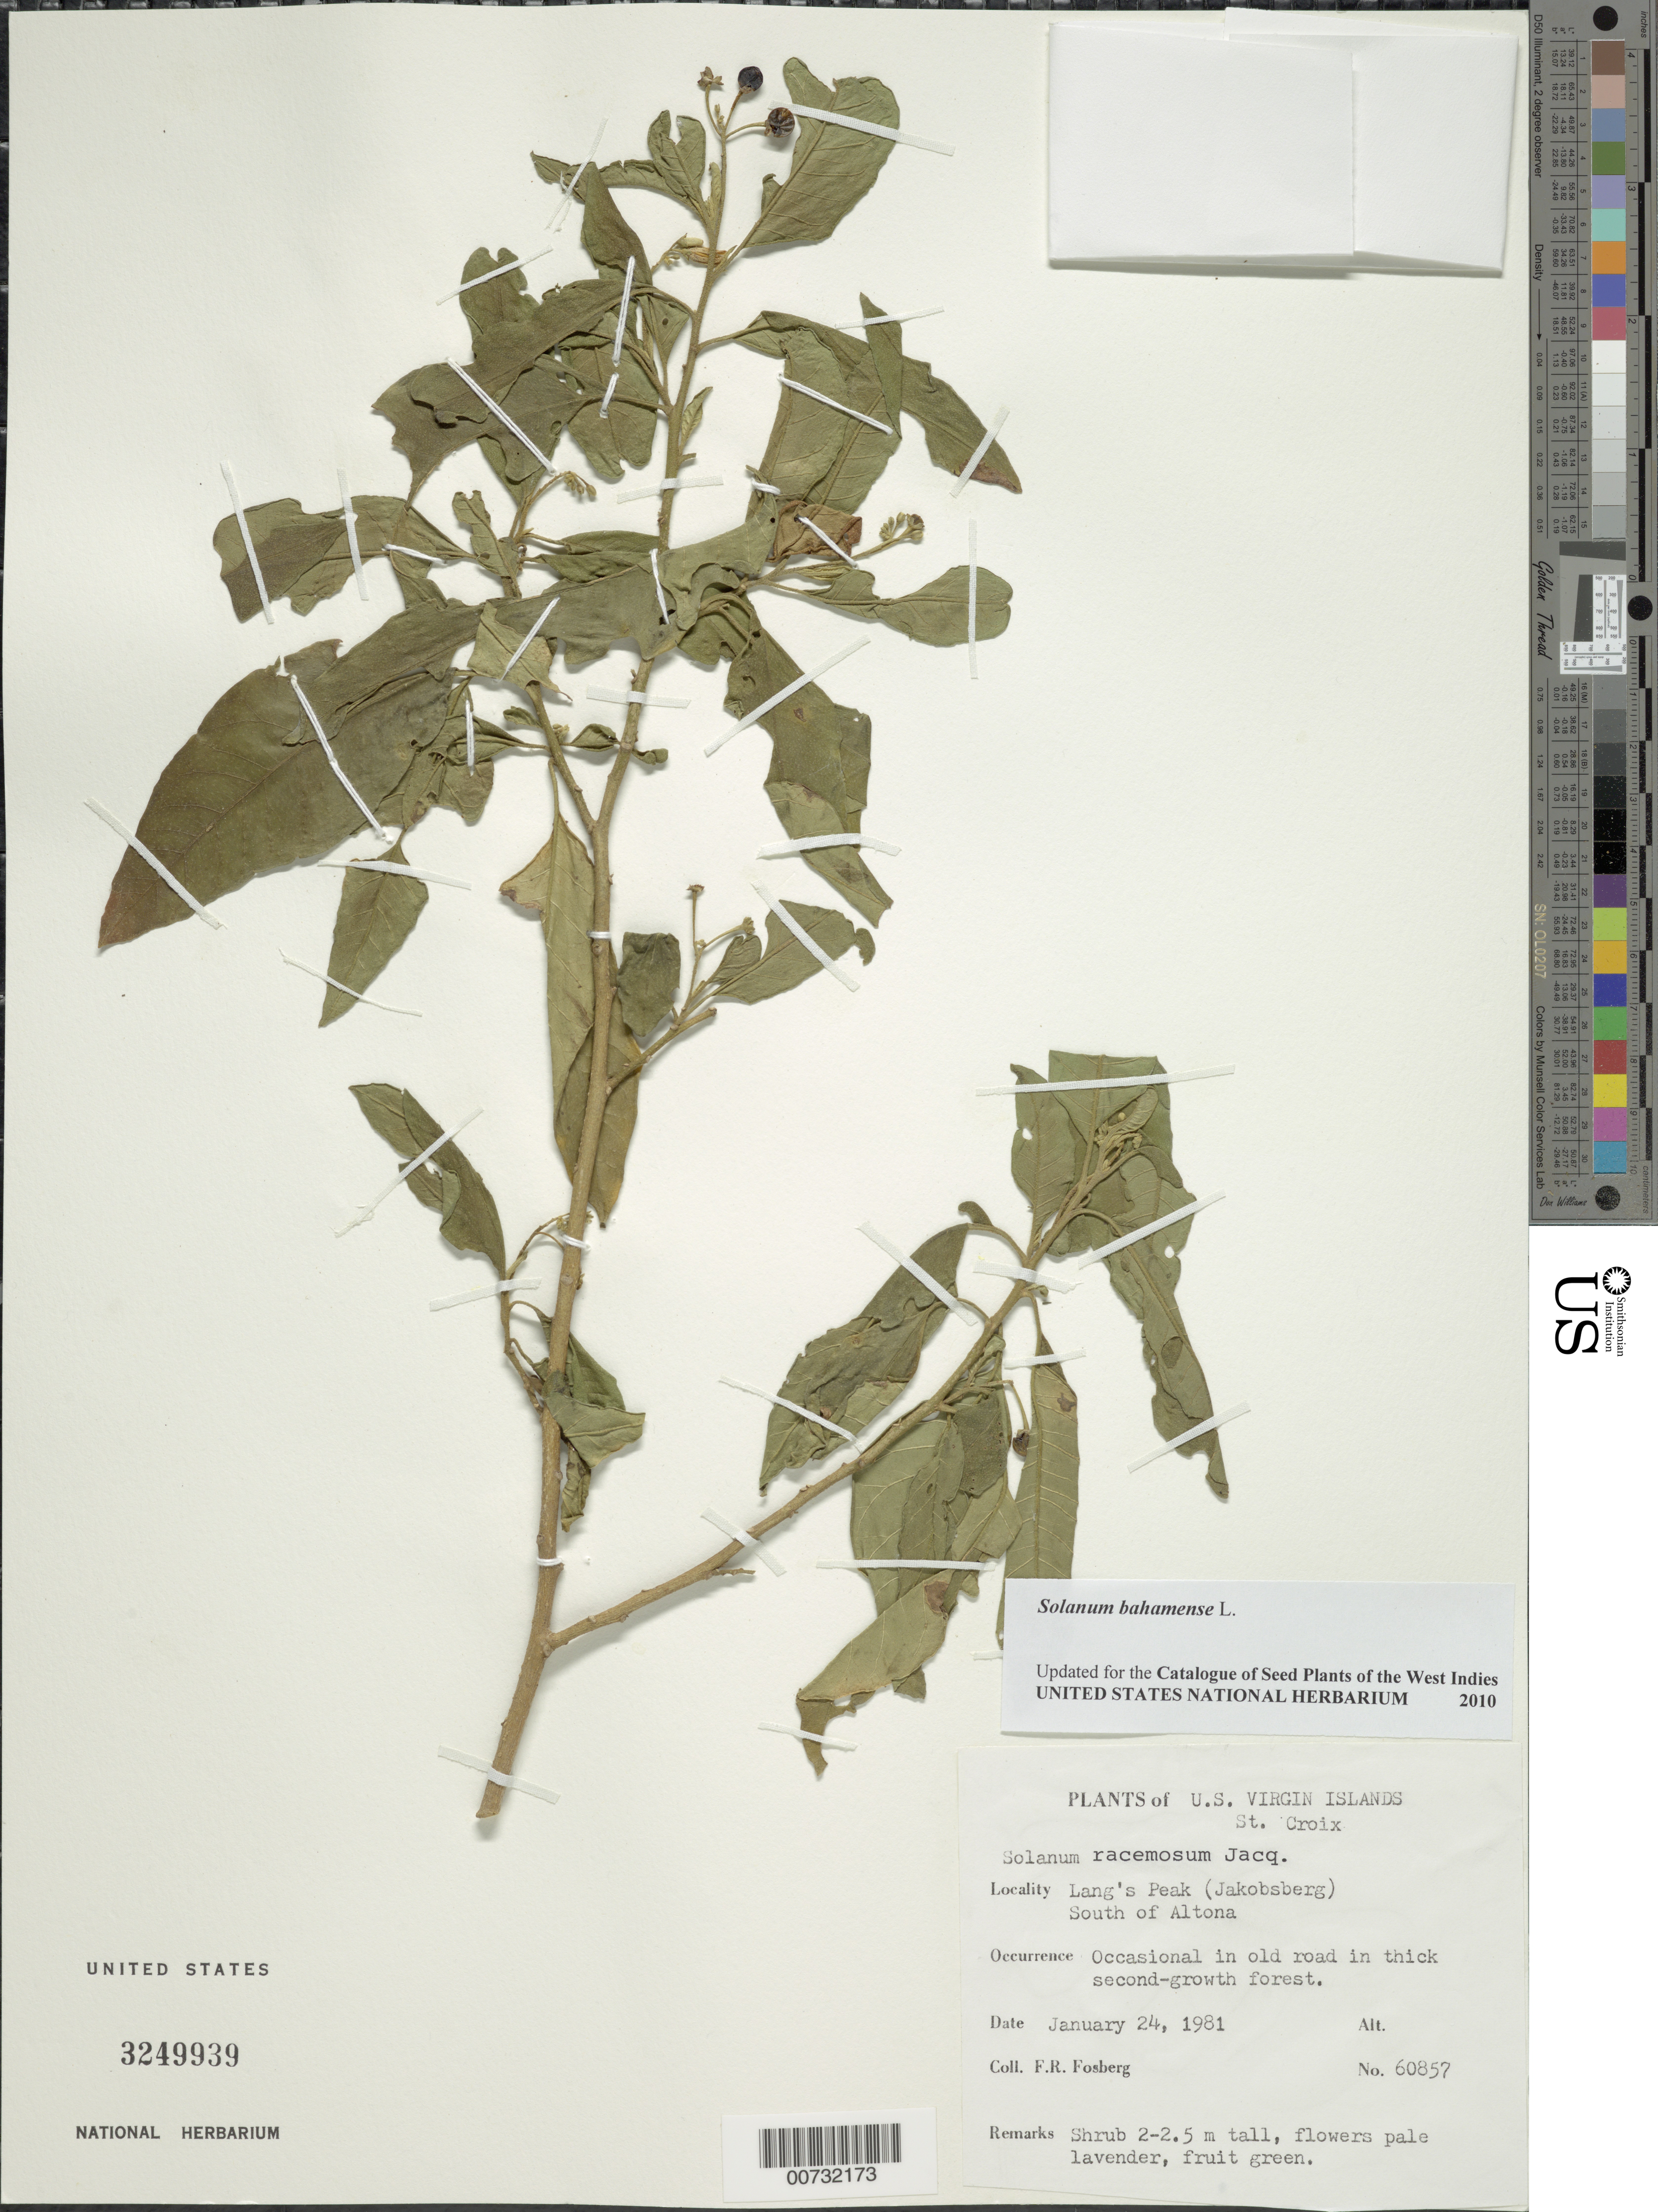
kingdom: Plantae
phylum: Tracheophyta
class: Magnoliopsida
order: Solanales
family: Solanaceae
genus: Solanum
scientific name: Solanum bahamense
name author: L.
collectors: F. R. Fosberg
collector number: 60857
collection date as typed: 24 Jan 1981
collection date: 1981-01-24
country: U.S. Virgin Islands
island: St. Croix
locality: Lang's Peak (Jakobsberg), S of Altona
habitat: In old road in thick second-growth forest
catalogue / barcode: US 3249939